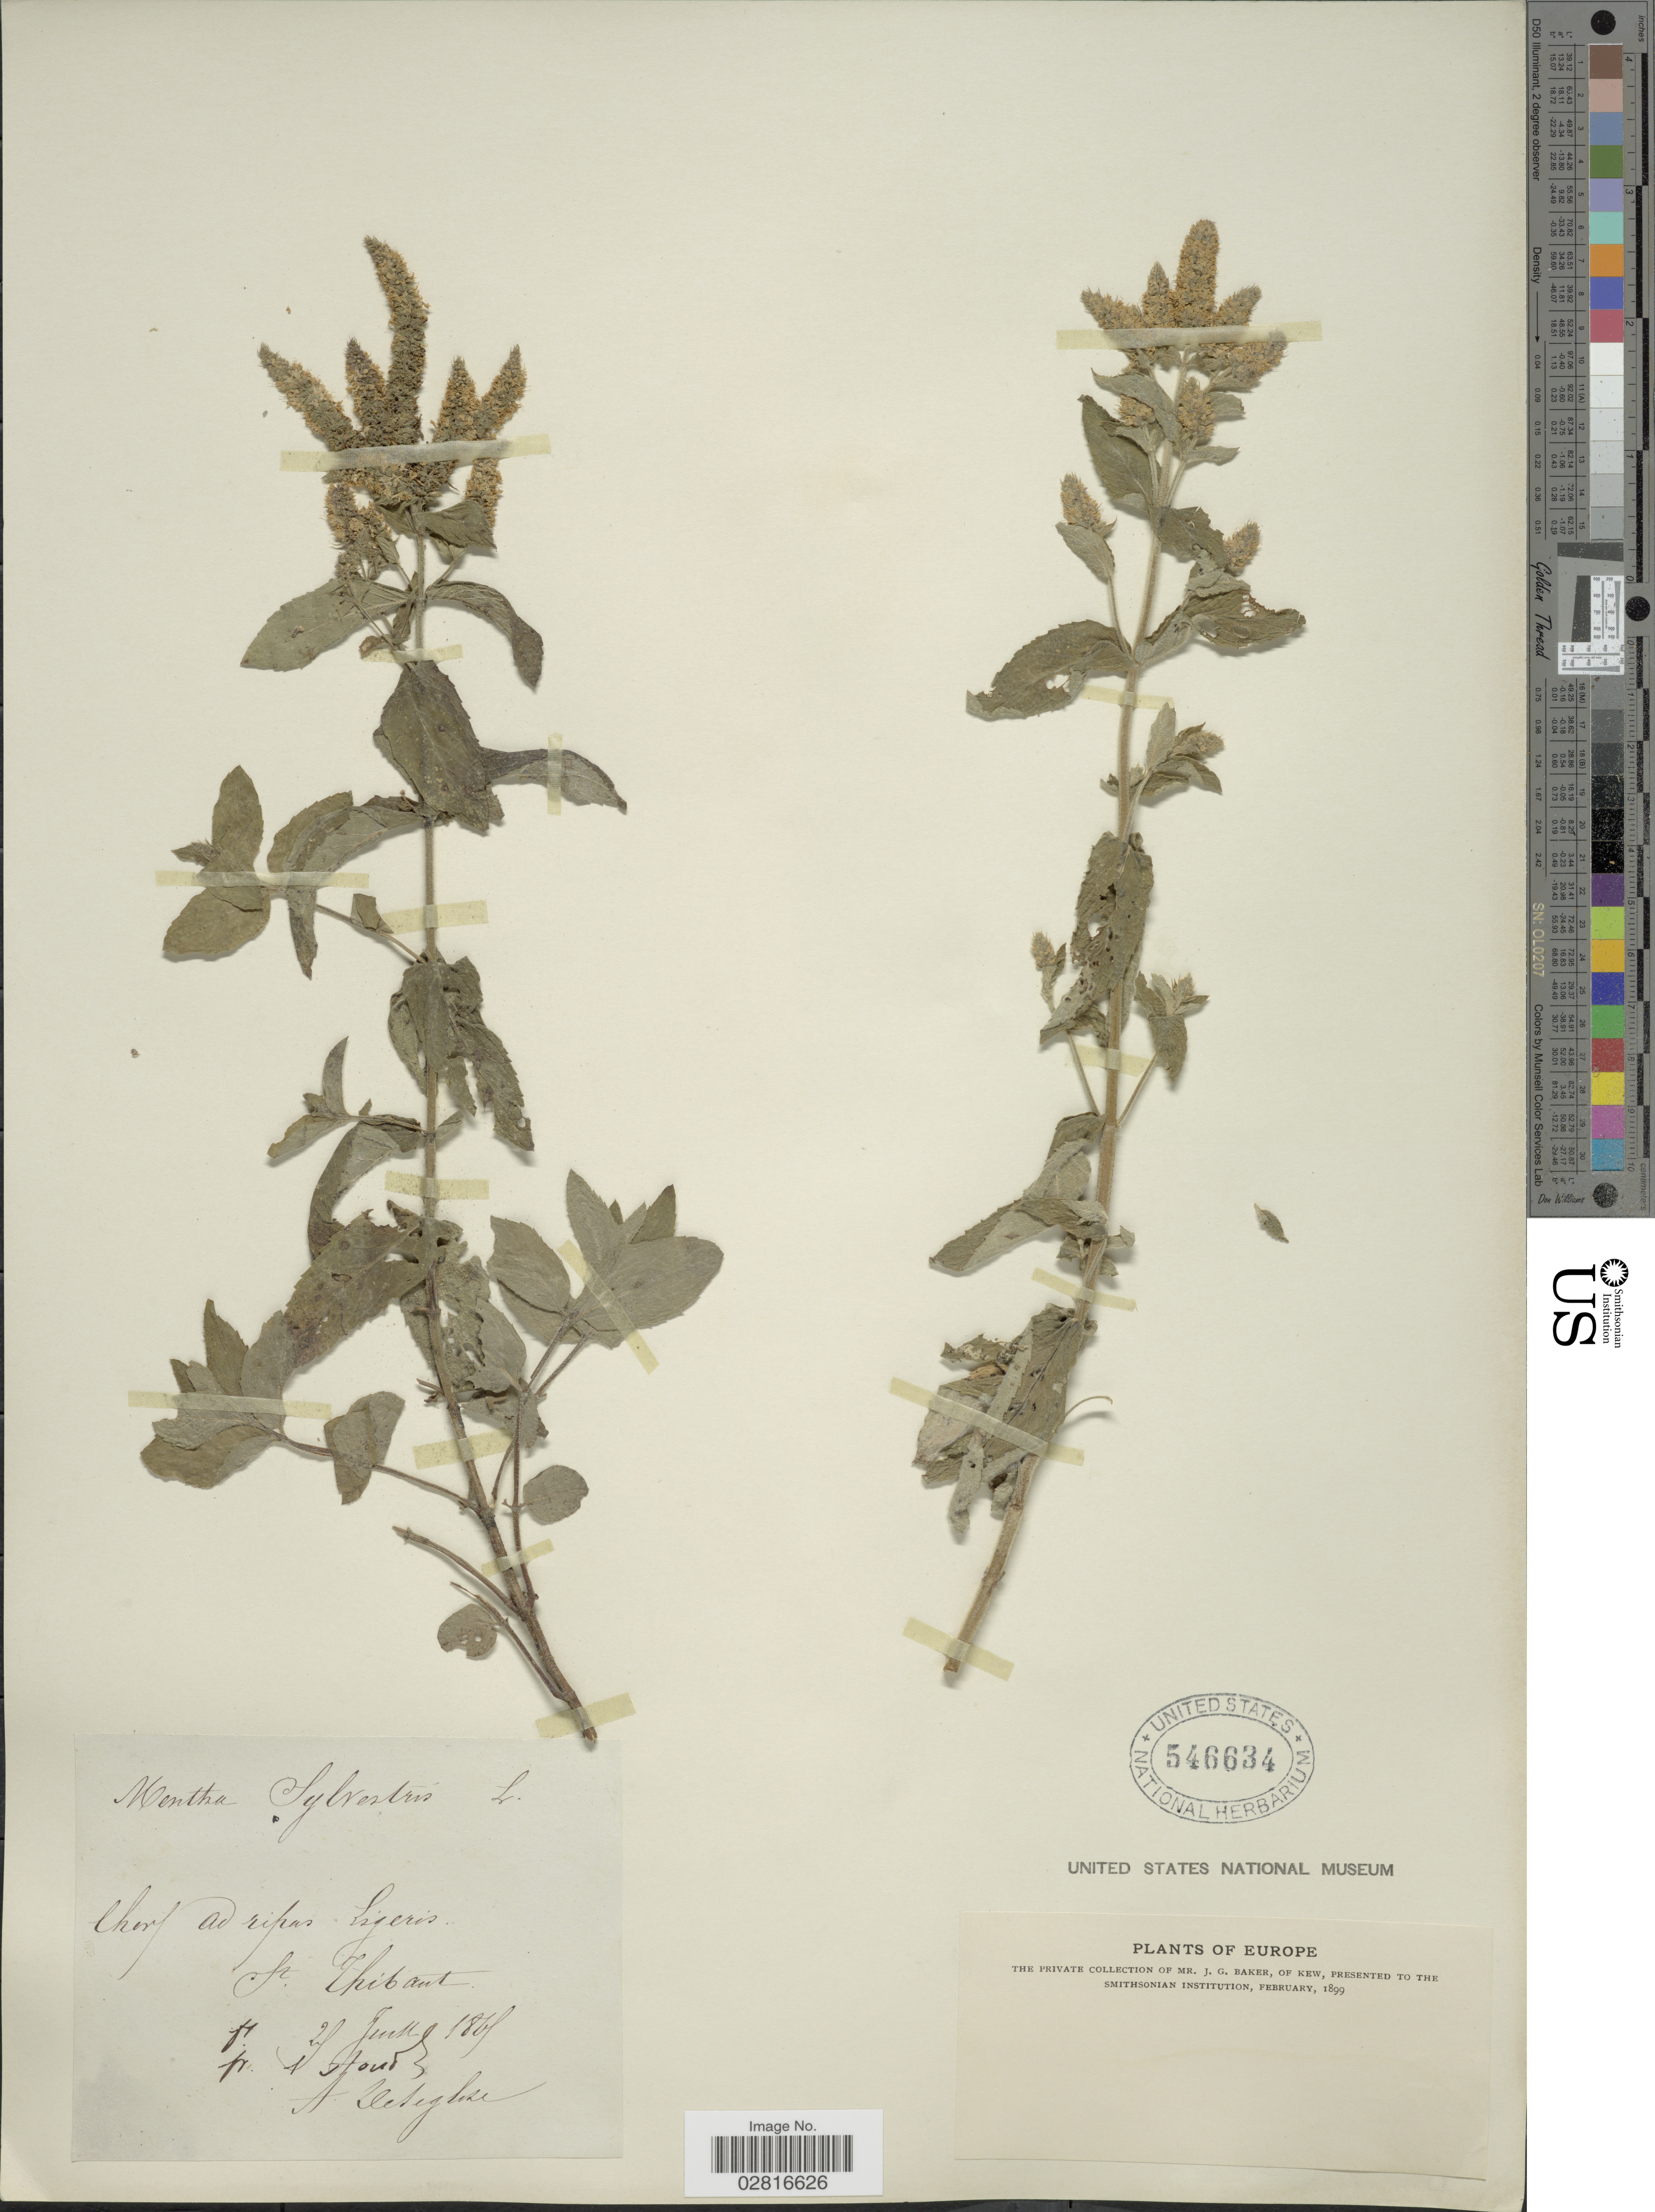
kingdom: Plantae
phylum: Tracheophyta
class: Magnoliopsida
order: Lamiales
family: Lamiaceae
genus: Mentha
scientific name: Mentha sylvestris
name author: L.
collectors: A. Deseglise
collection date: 1865-06-25/1865-08-01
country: France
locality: Europe. Cherf ad ripas Lizeris fr. Thibaut. [interpreted]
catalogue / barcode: US 546634